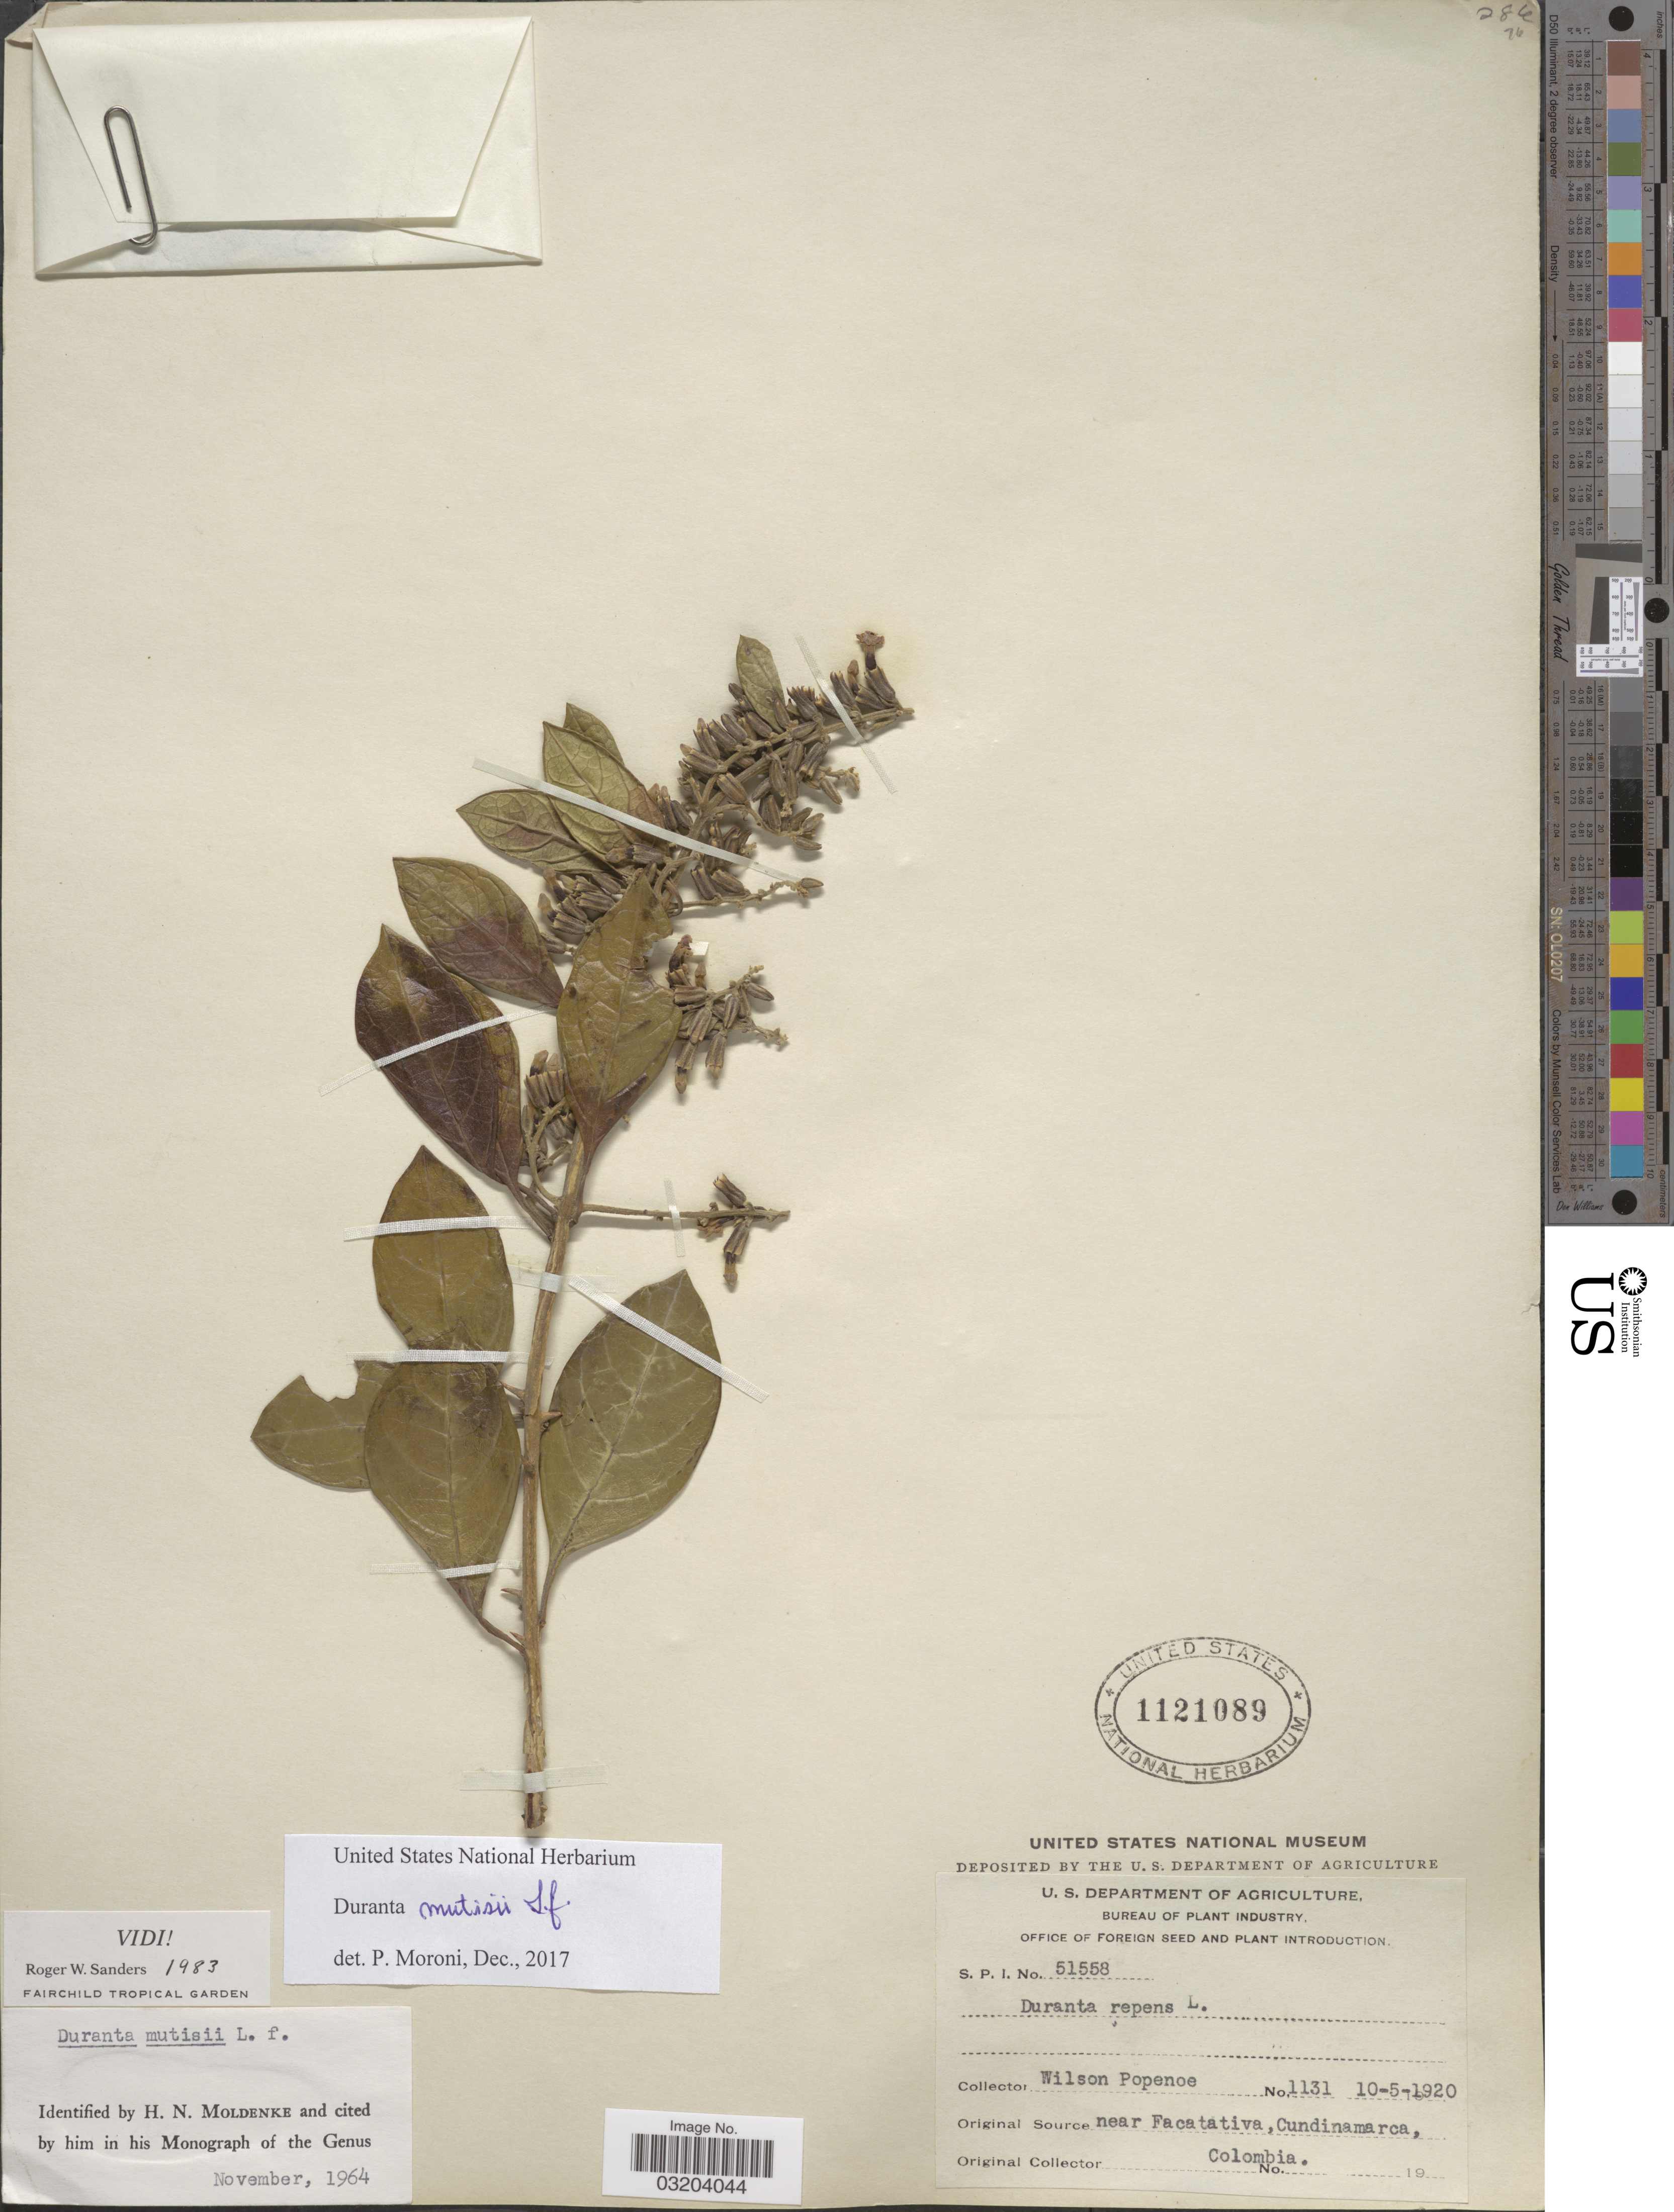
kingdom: Plantae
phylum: Tracheophyta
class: Magnoliopsida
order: Lamiales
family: Verbenaceae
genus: Duranta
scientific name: Duranta mutisii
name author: L. f.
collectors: F. Popenoe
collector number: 1131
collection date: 1920-05-10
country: Colombia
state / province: Cundinamarca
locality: Near Facatativa.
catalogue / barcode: US 1121089